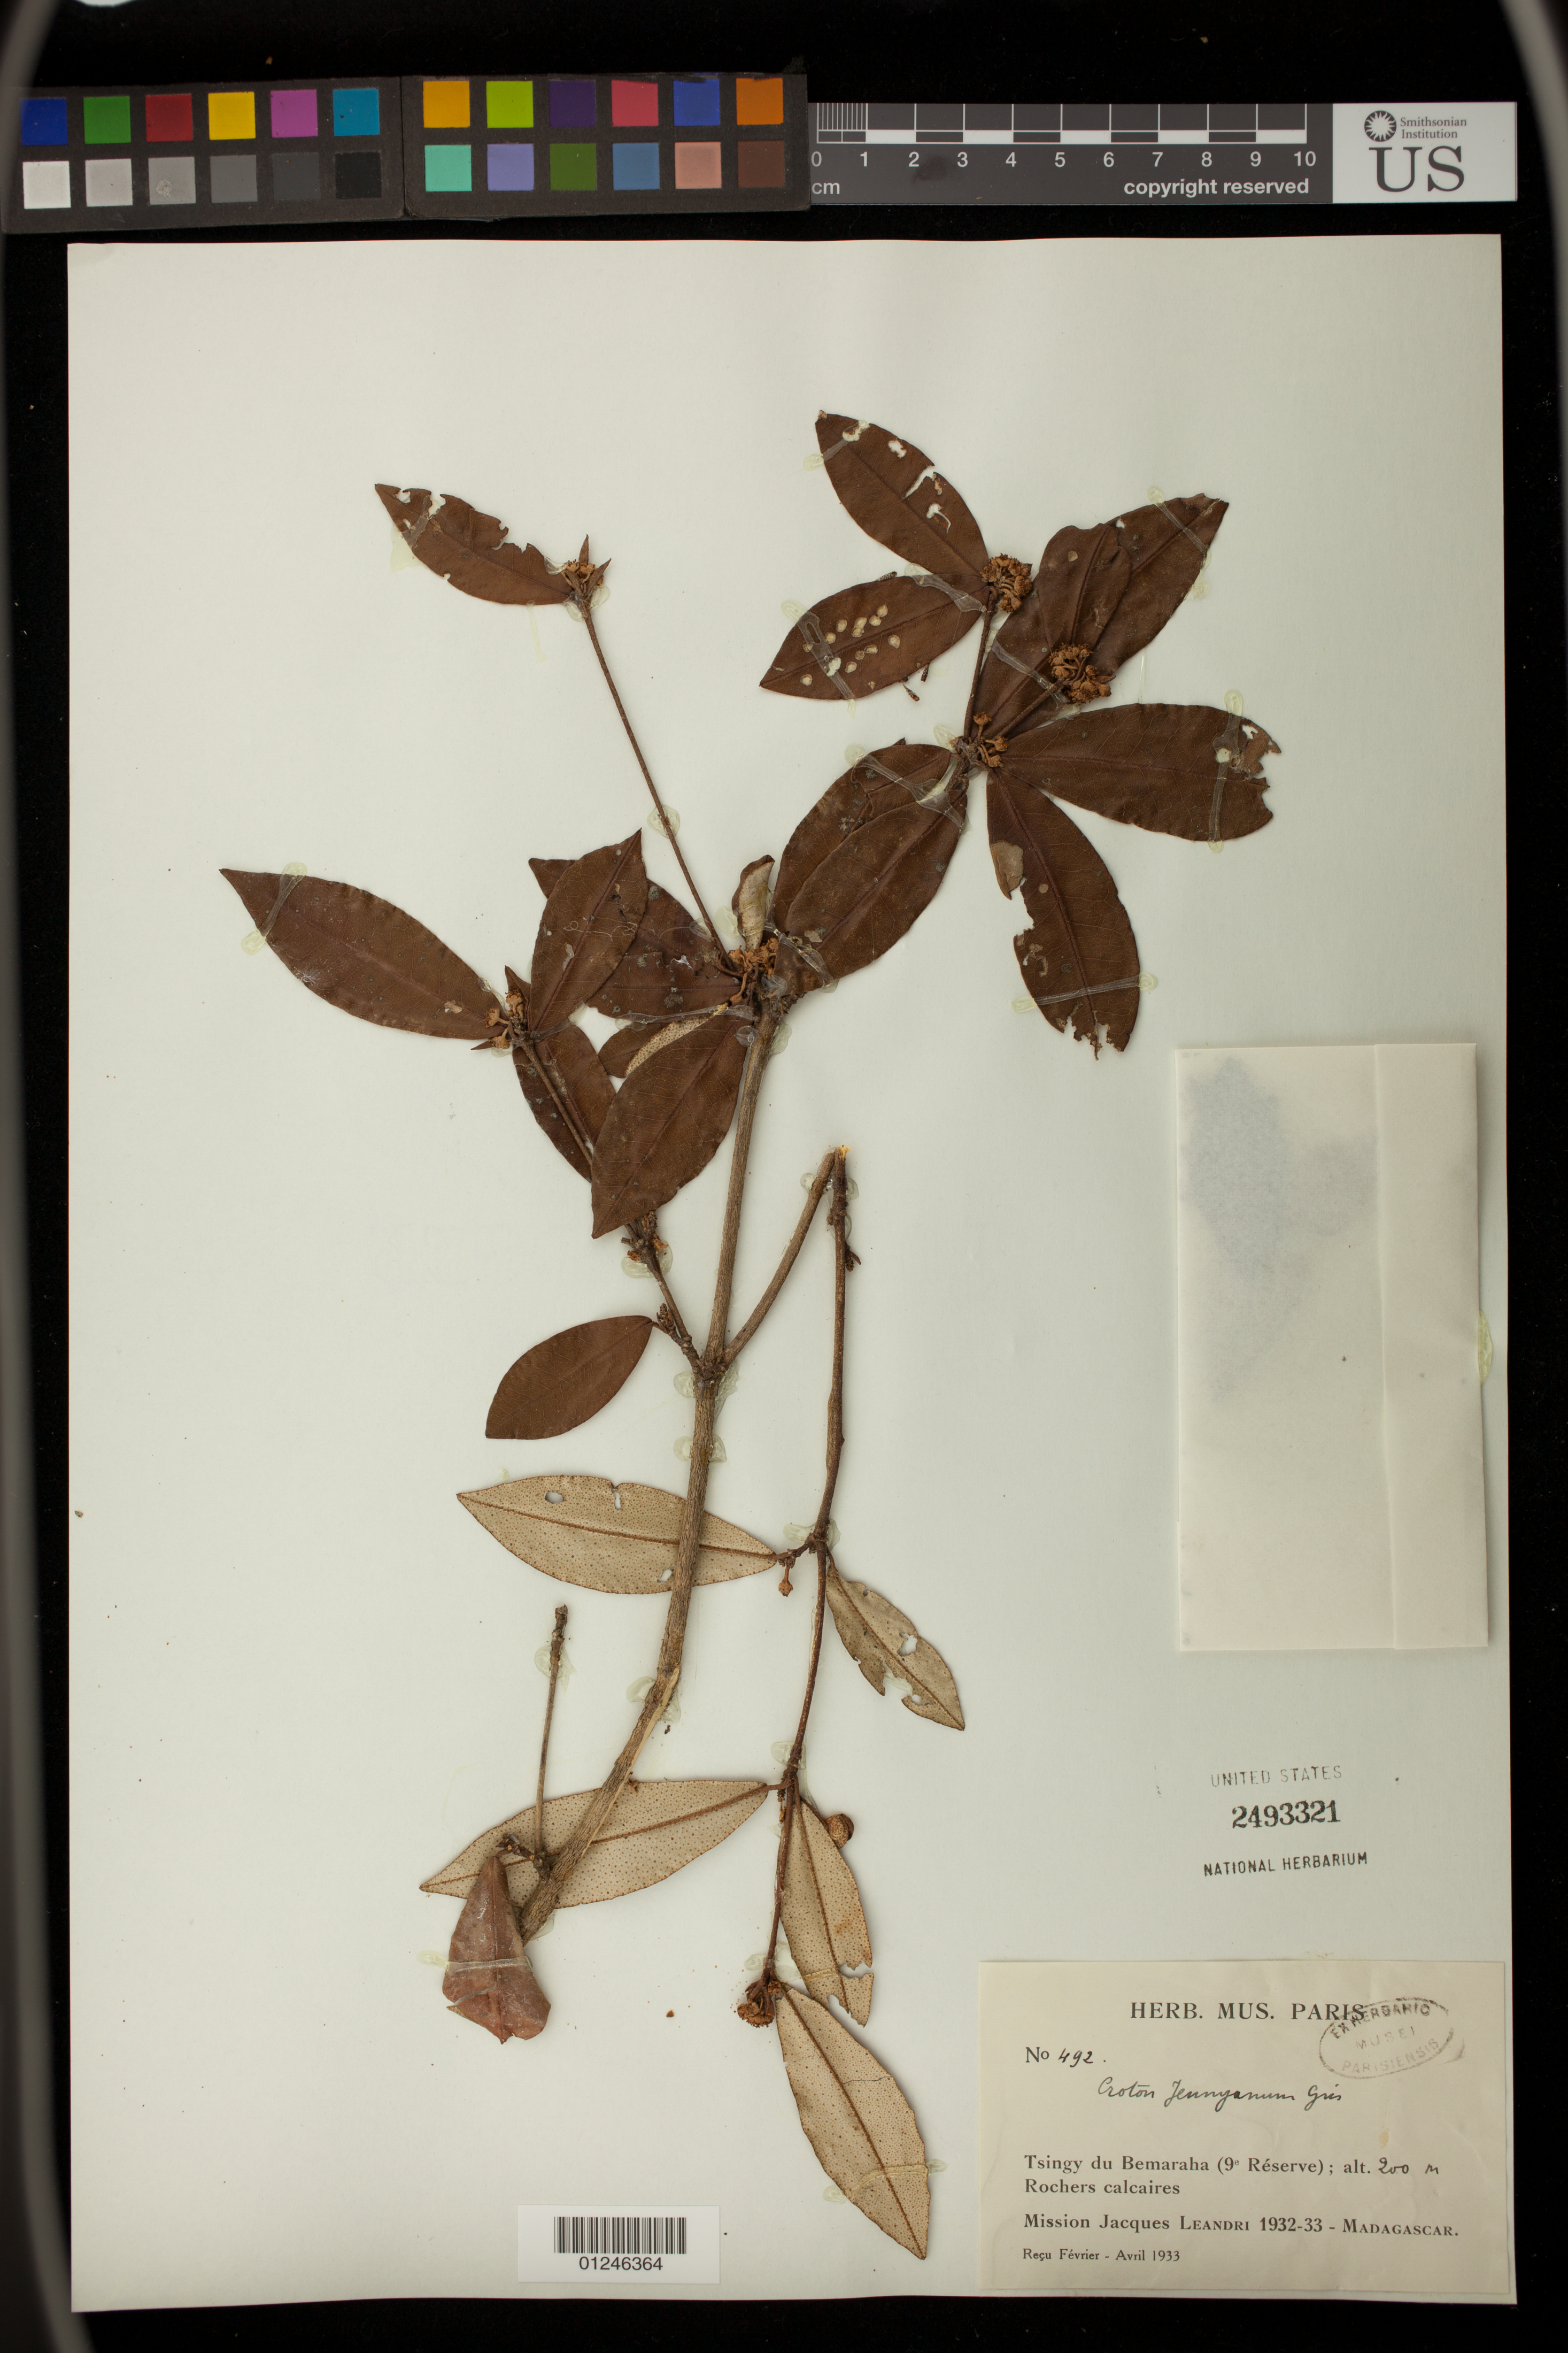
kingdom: Plantae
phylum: Tracheophyta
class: Magnoliopsida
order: Malpighiales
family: Euphorbiaceae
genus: Croton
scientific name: Croton argenteobrunneus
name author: P.E. Berry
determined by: Berry, P. E., (WIS), University of Wisconsin - Madison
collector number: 492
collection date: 1932/1933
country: Madagascar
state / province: Melaky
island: Madagascar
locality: Tsingy du Bemaraha (9e Reserve)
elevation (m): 200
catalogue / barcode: US 2493321